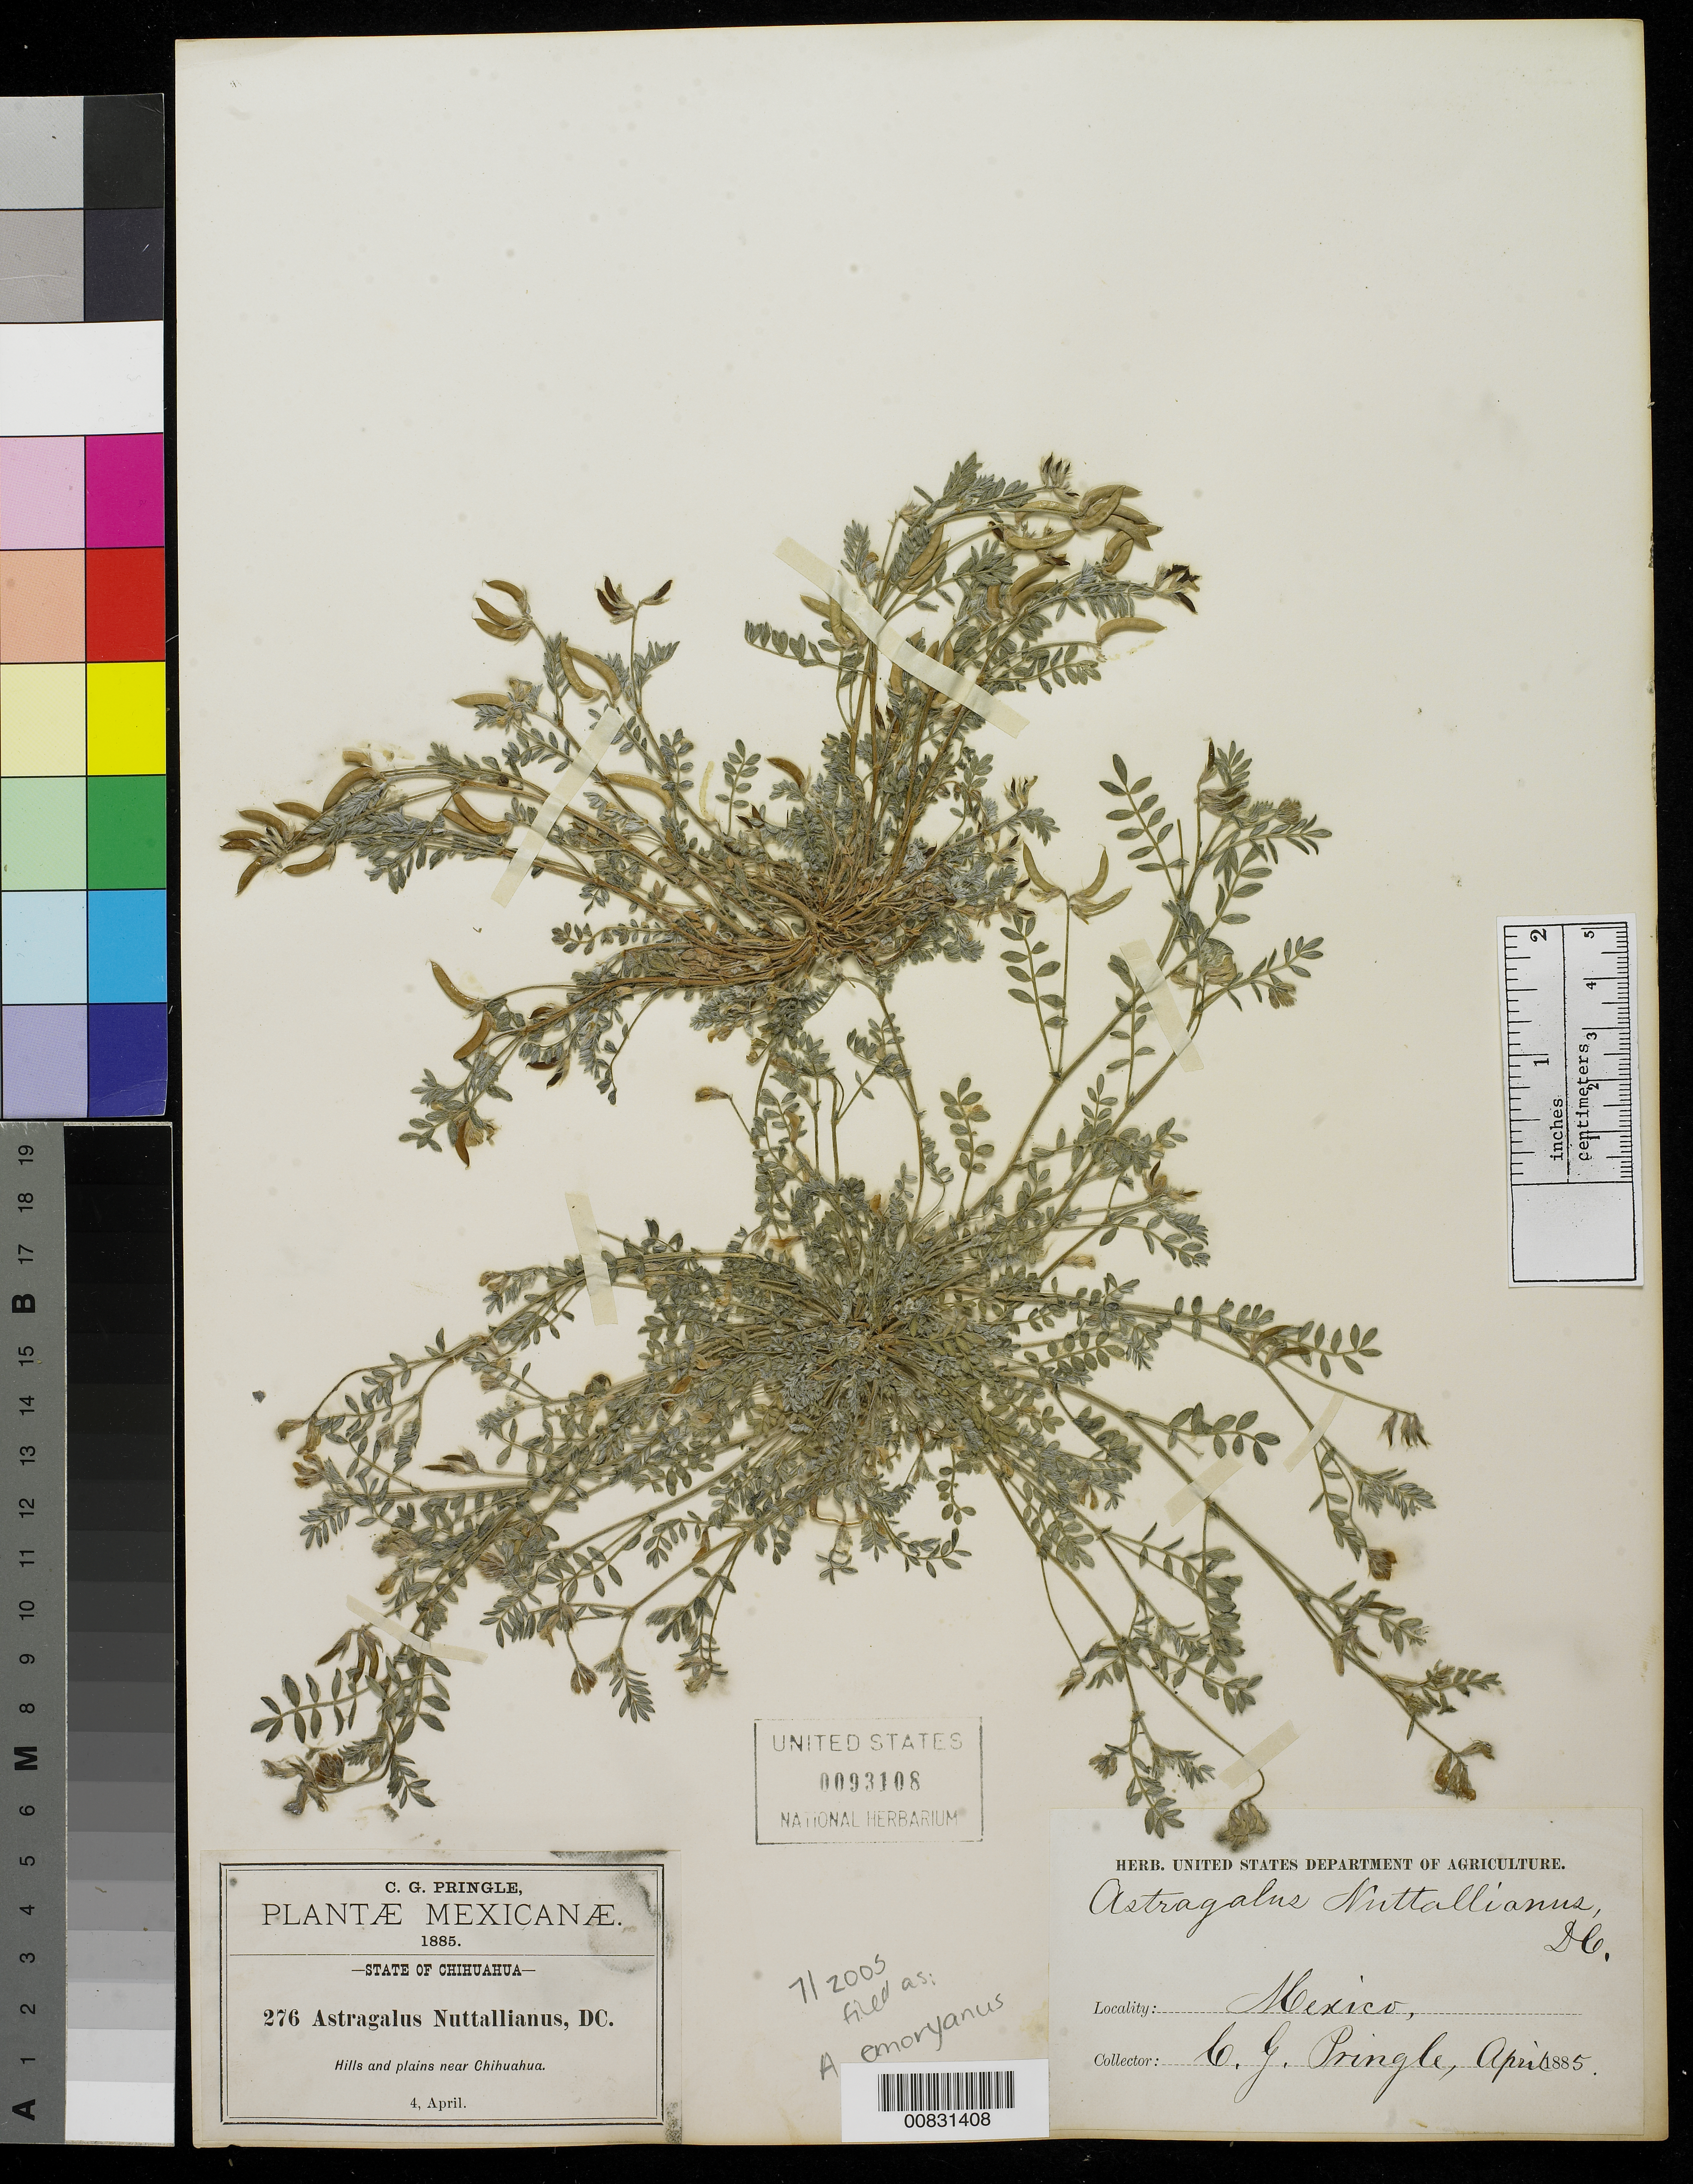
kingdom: Plantae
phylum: Tracheophyta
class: Magnoliopsida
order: Fabales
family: Fabaceae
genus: Astragalus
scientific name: Astragalus nuttallianus var. austrinus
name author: DC.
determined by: Estrada, E.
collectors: C. G. Pringle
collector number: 276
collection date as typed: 04 Apr 1885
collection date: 1885-04-04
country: Mexico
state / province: Chihuahua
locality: Hills and plains near Chihuahua.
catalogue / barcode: US 93108